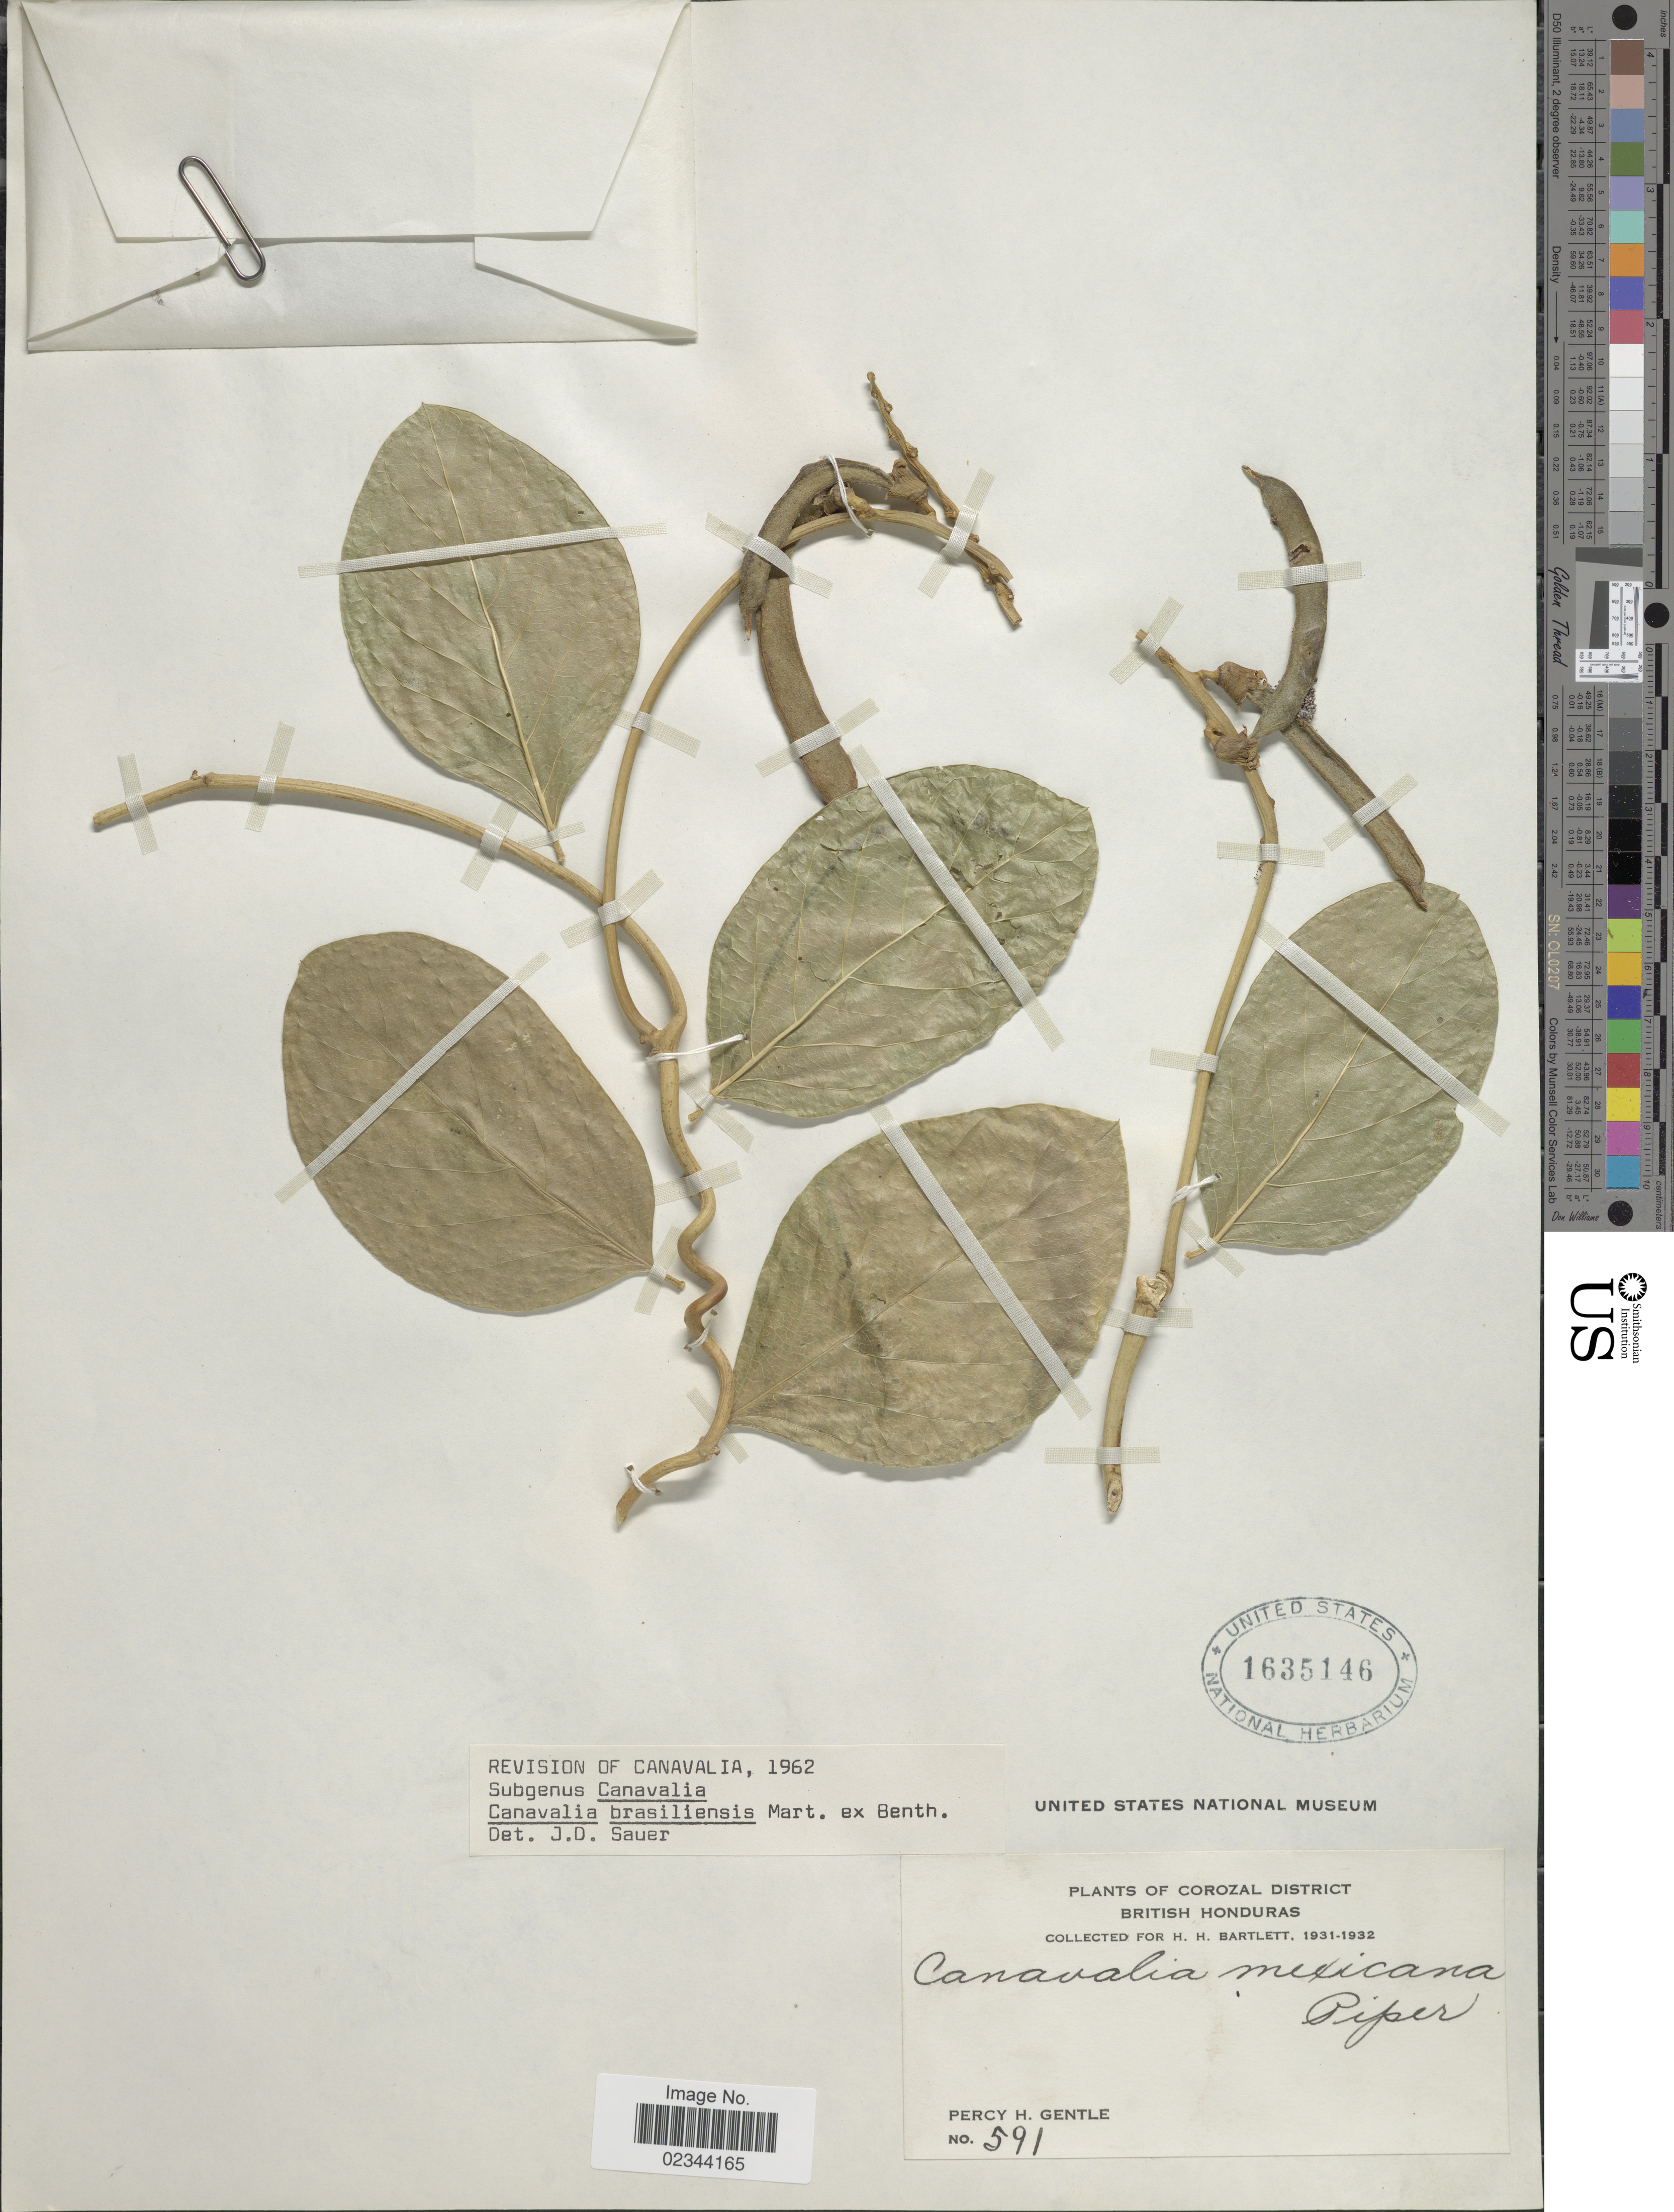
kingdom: Plantae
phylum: Tracheophyta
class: Magnoliopsida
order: Fabales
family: Fabaceae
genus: Canavalia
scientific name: Canavalia brasiliensis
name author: Mart. ex Benth.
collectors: P. H. Gentle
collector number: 591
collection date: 1931/1932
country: Belize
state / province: Corozal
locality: British Honduras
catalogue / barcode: US 1635146